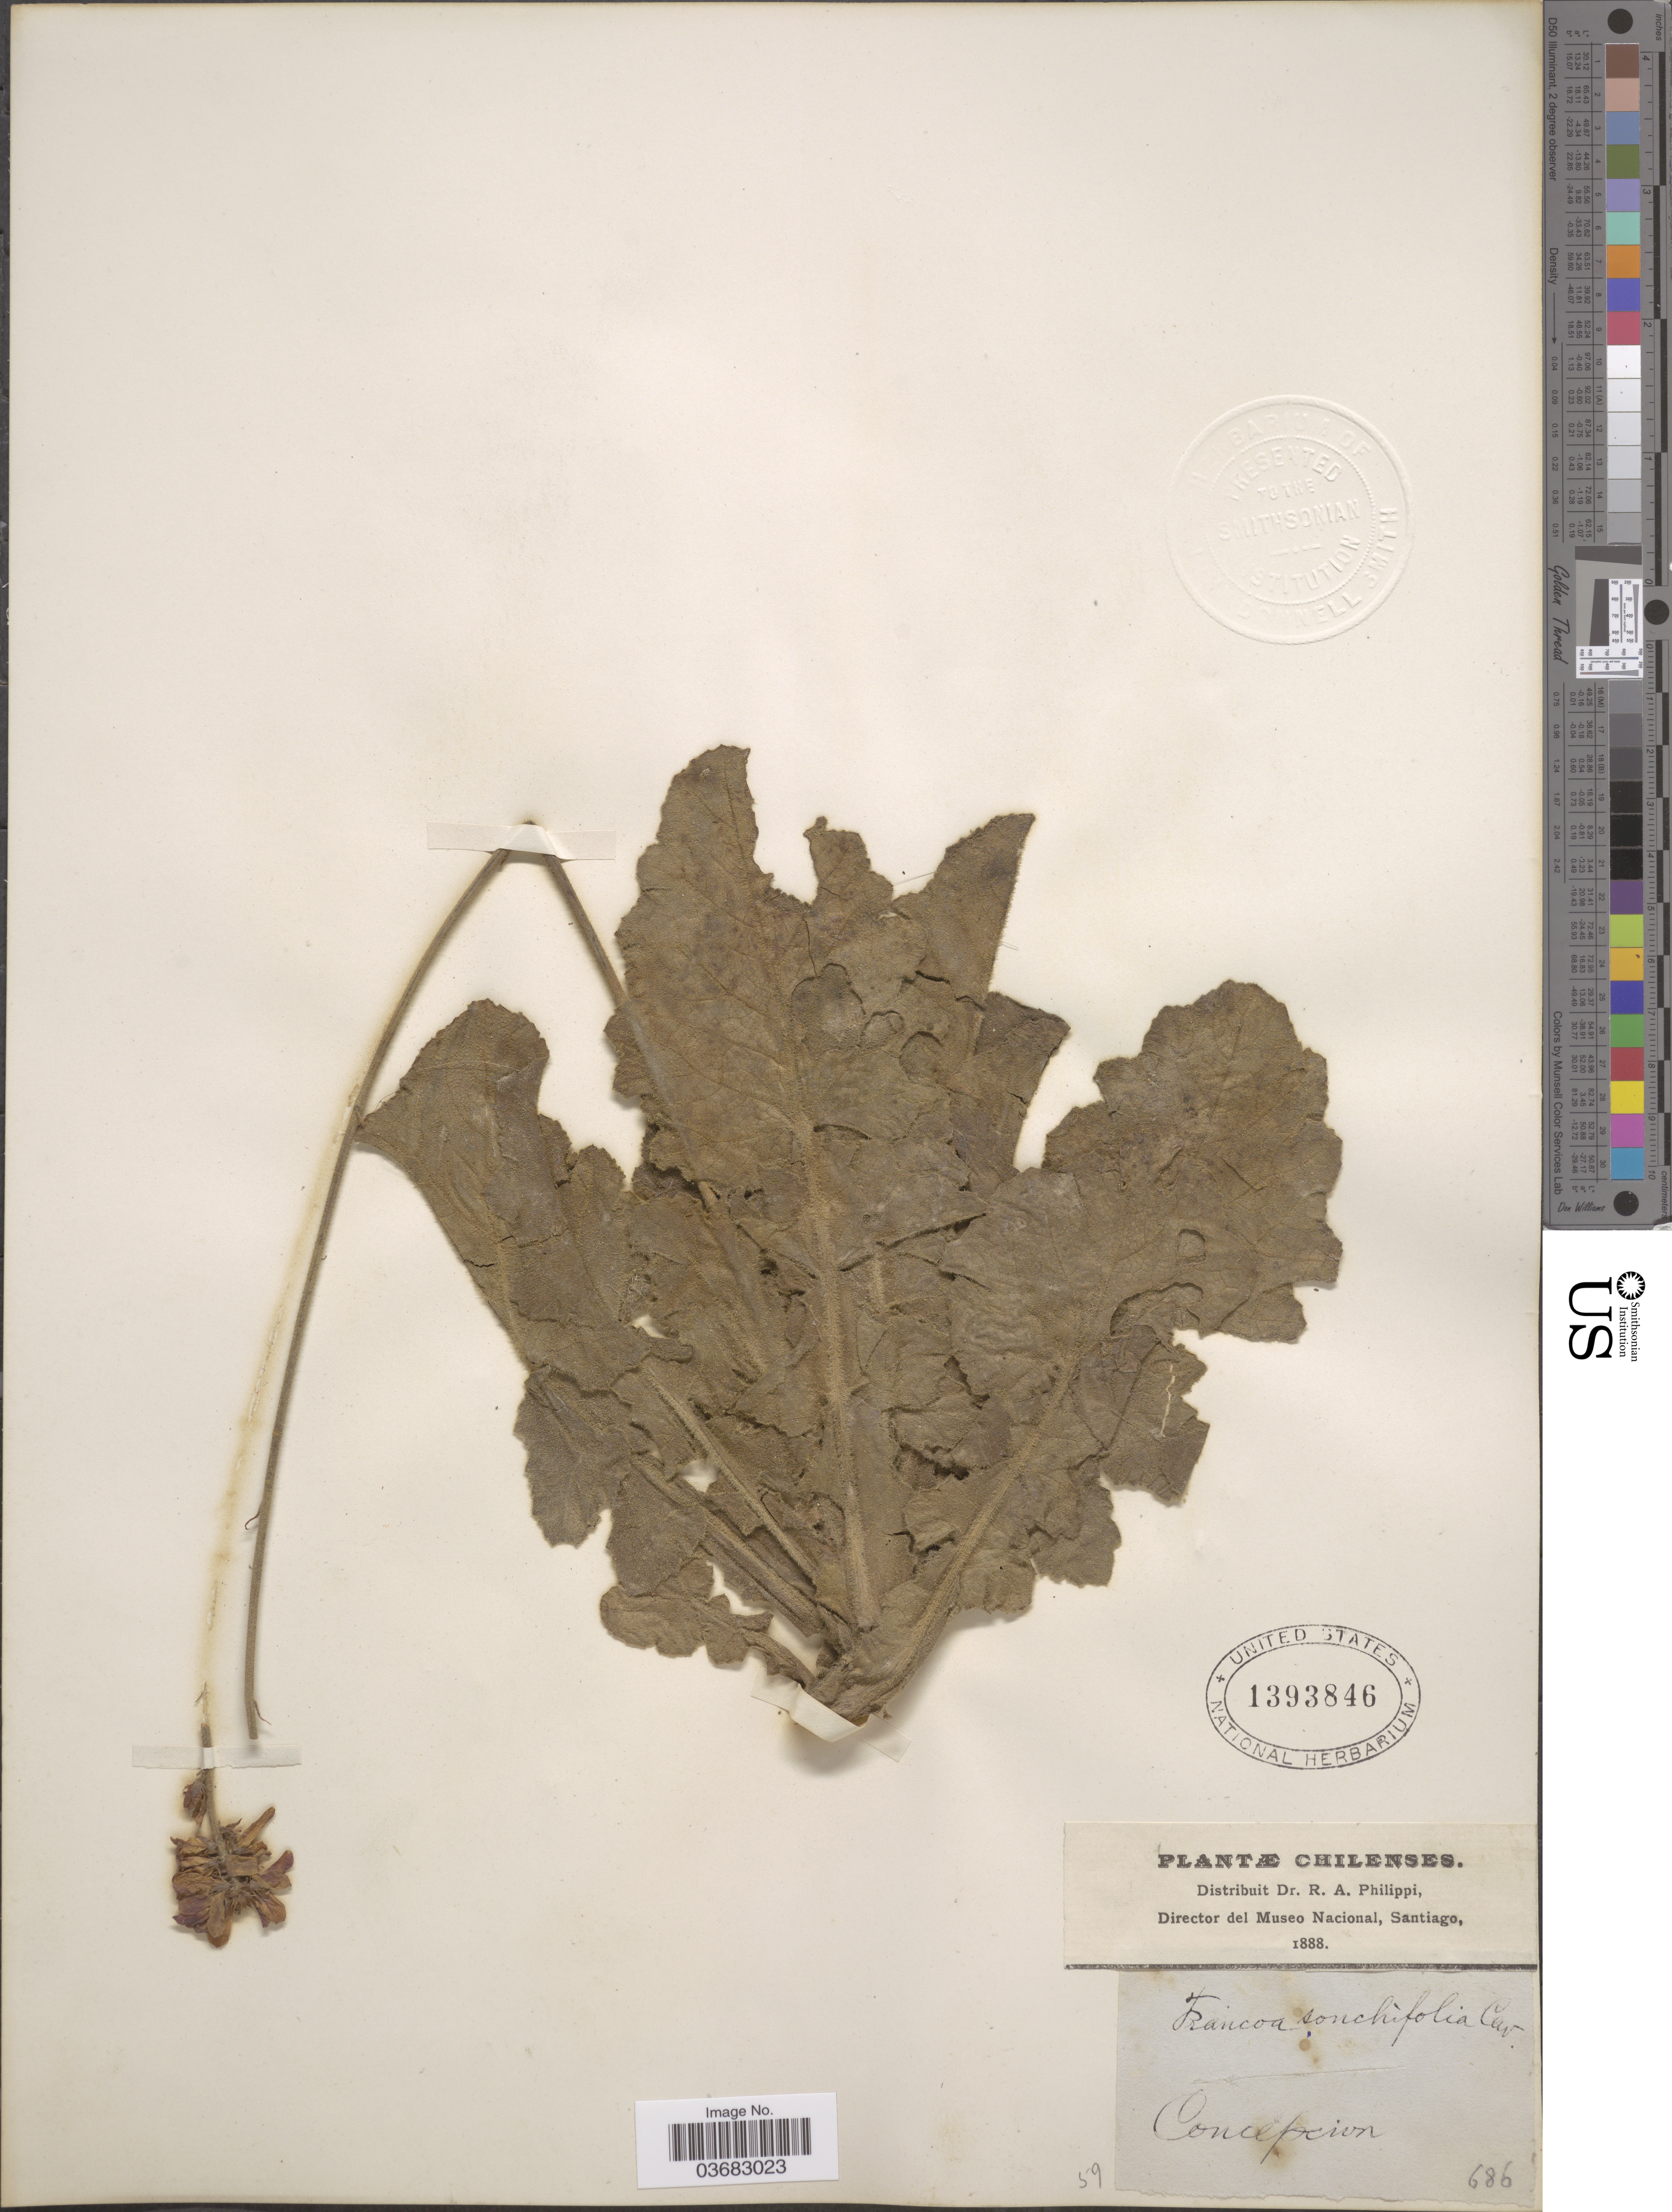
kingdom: Plantae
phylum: Tracheophyta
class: Magnoliopsida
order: Geraniales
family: Francoaceae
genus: Francoa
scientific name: Francoa sonchifolia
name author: Cav.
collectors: ex. herb. R.A. Philippi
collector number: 686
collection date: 1888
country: Chile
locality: Concepcion.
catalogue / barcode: US 1393846